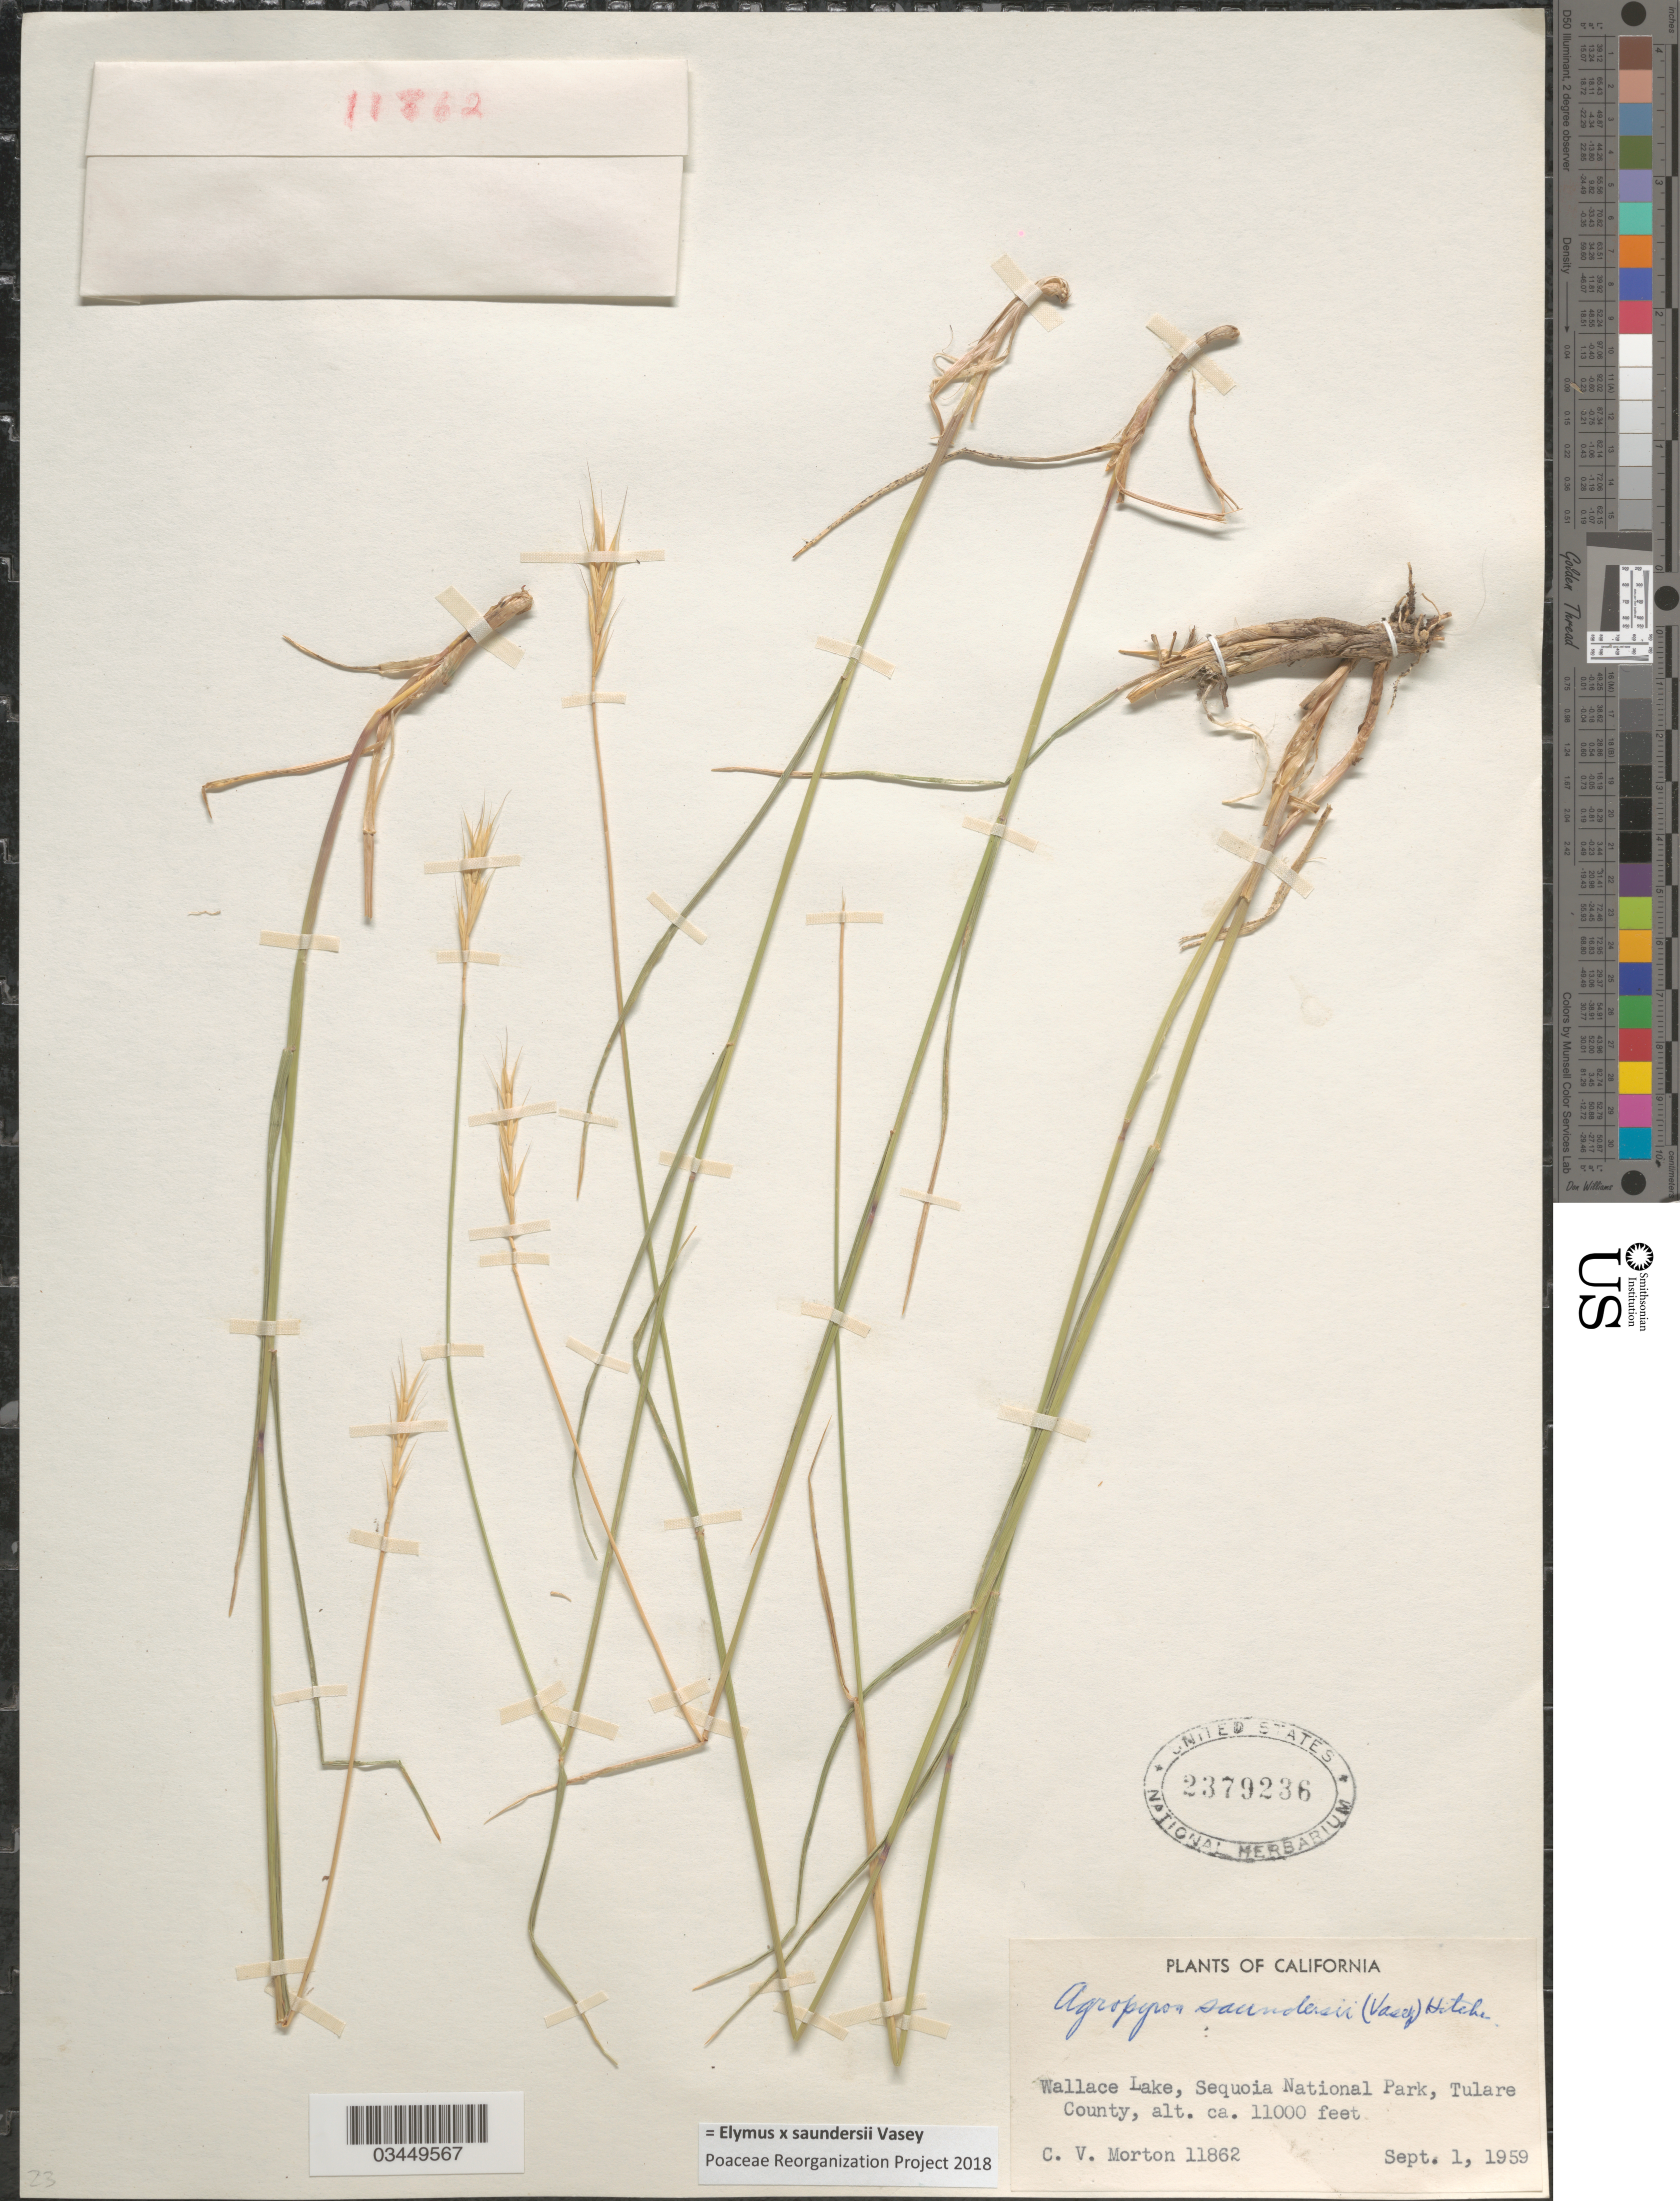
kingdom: Plantae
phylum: Tracheophyta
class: Liliopsida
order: Poales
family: Poaceae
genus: Elymus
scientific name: Elymus x saundersii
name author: Vasey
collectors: C. V. Morton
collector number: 11862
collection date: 1959-09-01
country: United States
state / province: California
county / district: Tulare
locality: Wallace Lake, Sequoia National Park, Tulare County.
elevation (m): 3353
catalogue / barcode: US 2379236